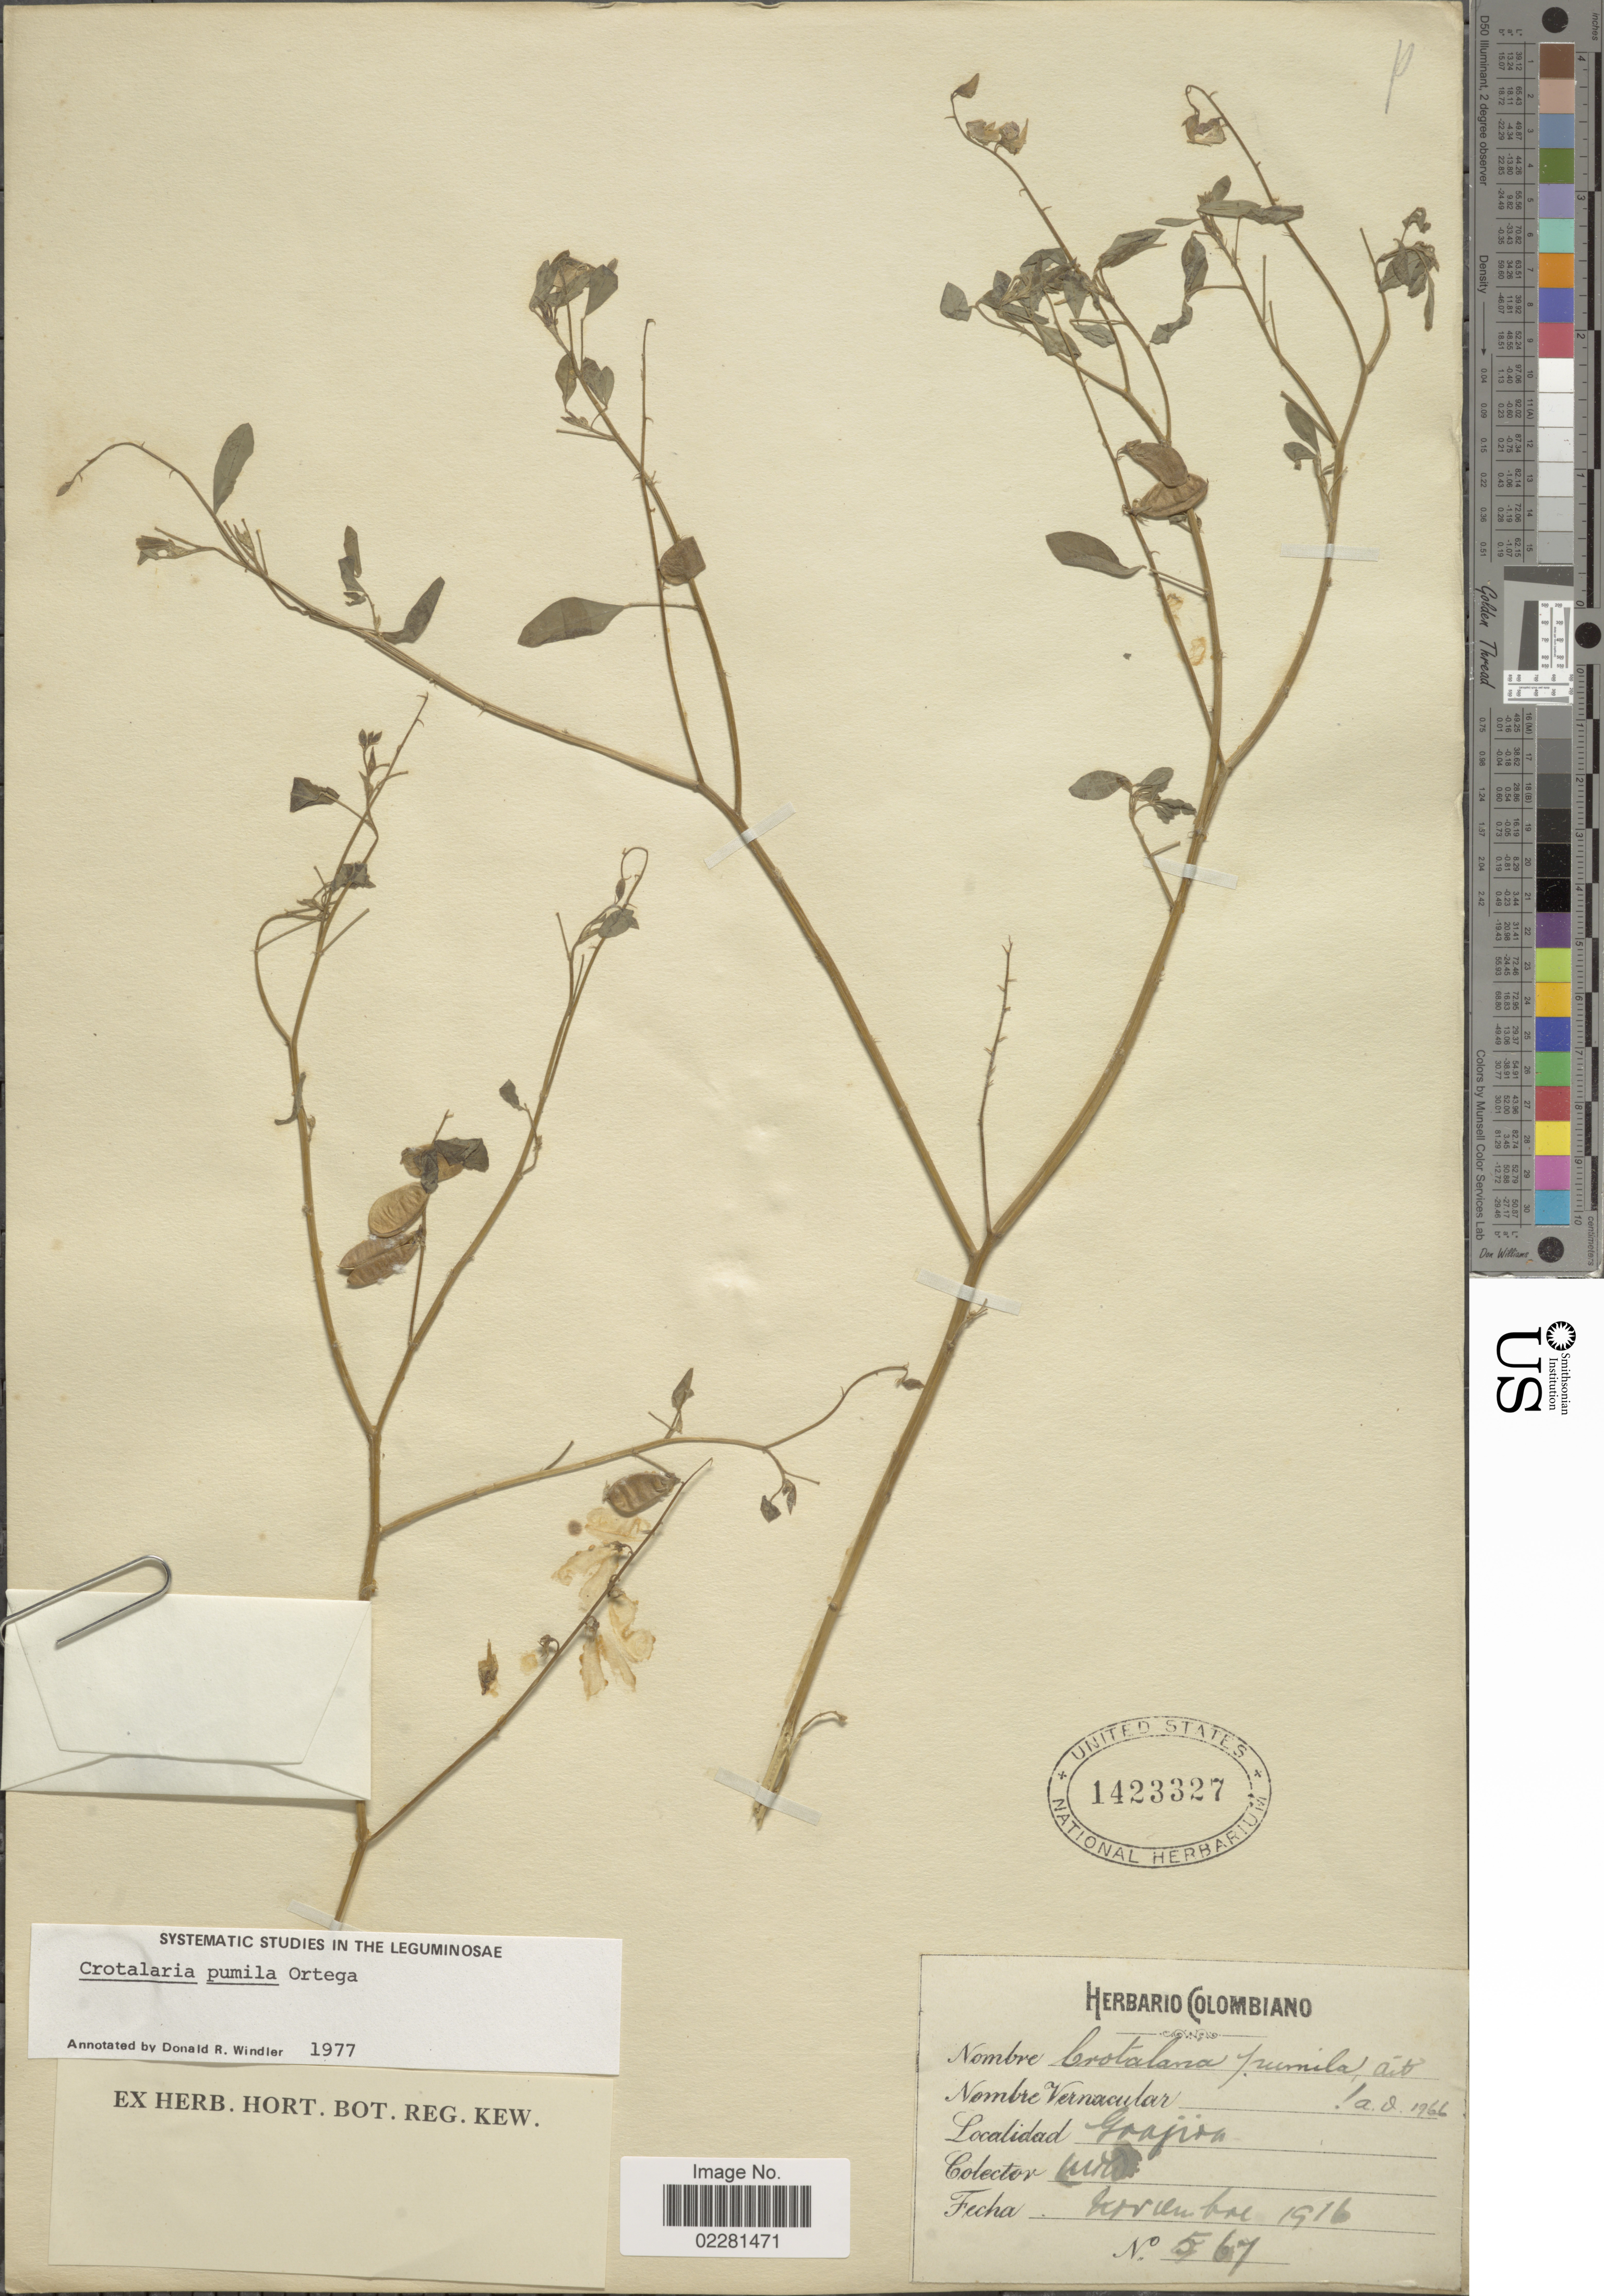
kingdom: Plantae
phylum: Tracheophyta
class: Magnoliopsida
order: Fabales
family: Fabaceae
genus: Crotalaria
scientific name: Crotalaria pumila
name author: Ortega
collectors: M. T. Dawe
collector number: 567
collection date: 1916-11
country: Colombia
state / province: La Guajira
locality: Goajira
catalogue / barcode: US 1423327